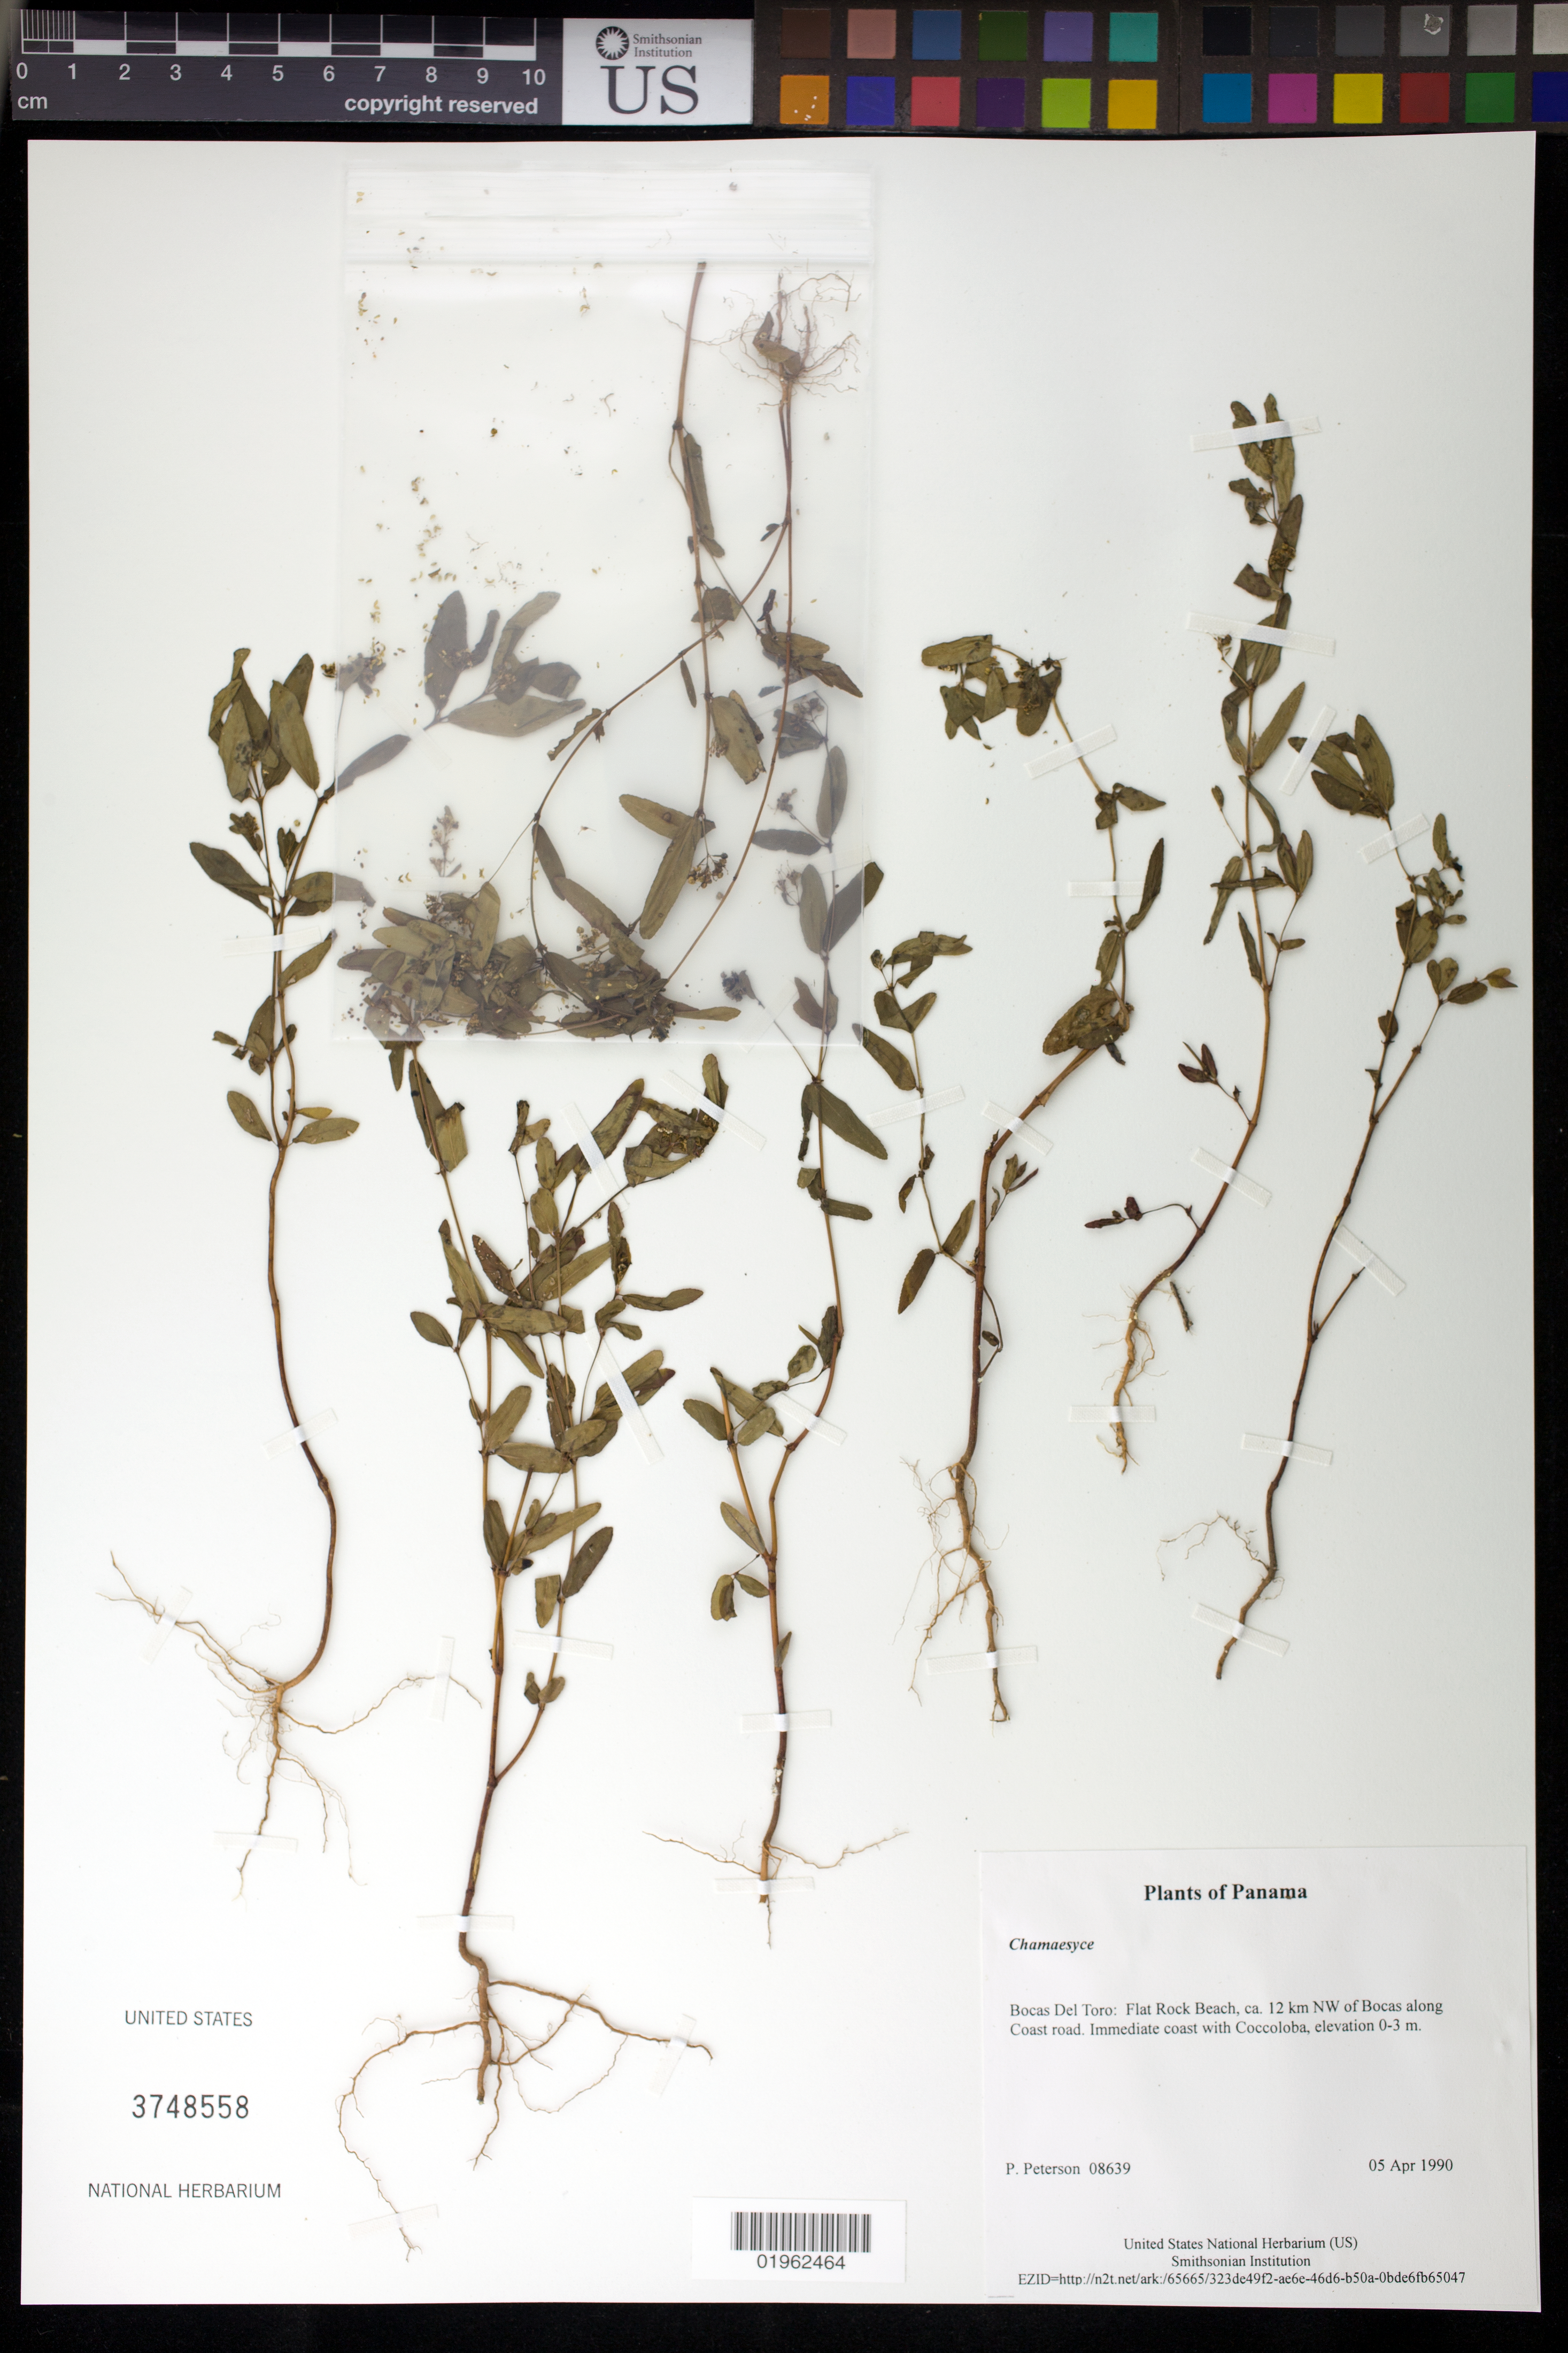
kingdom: Plantae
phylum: Tracheophyta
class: Magnoliopsida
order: Malpighiales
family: Euphorbiaceae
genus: Chamaesyce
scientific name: Chamaesyce sp.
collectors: P. M. Peterson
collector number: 08639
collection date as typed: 05 Apr 1990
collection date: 1990-04-05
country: Panama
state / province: Bocas del Toro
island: Colón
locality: Flat Rock Beach, ca. 12 km NW of Bocas along Coast road.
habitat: Immediate coast with Coccoloba, elevation 0-3 m.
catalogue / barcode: US 3748558